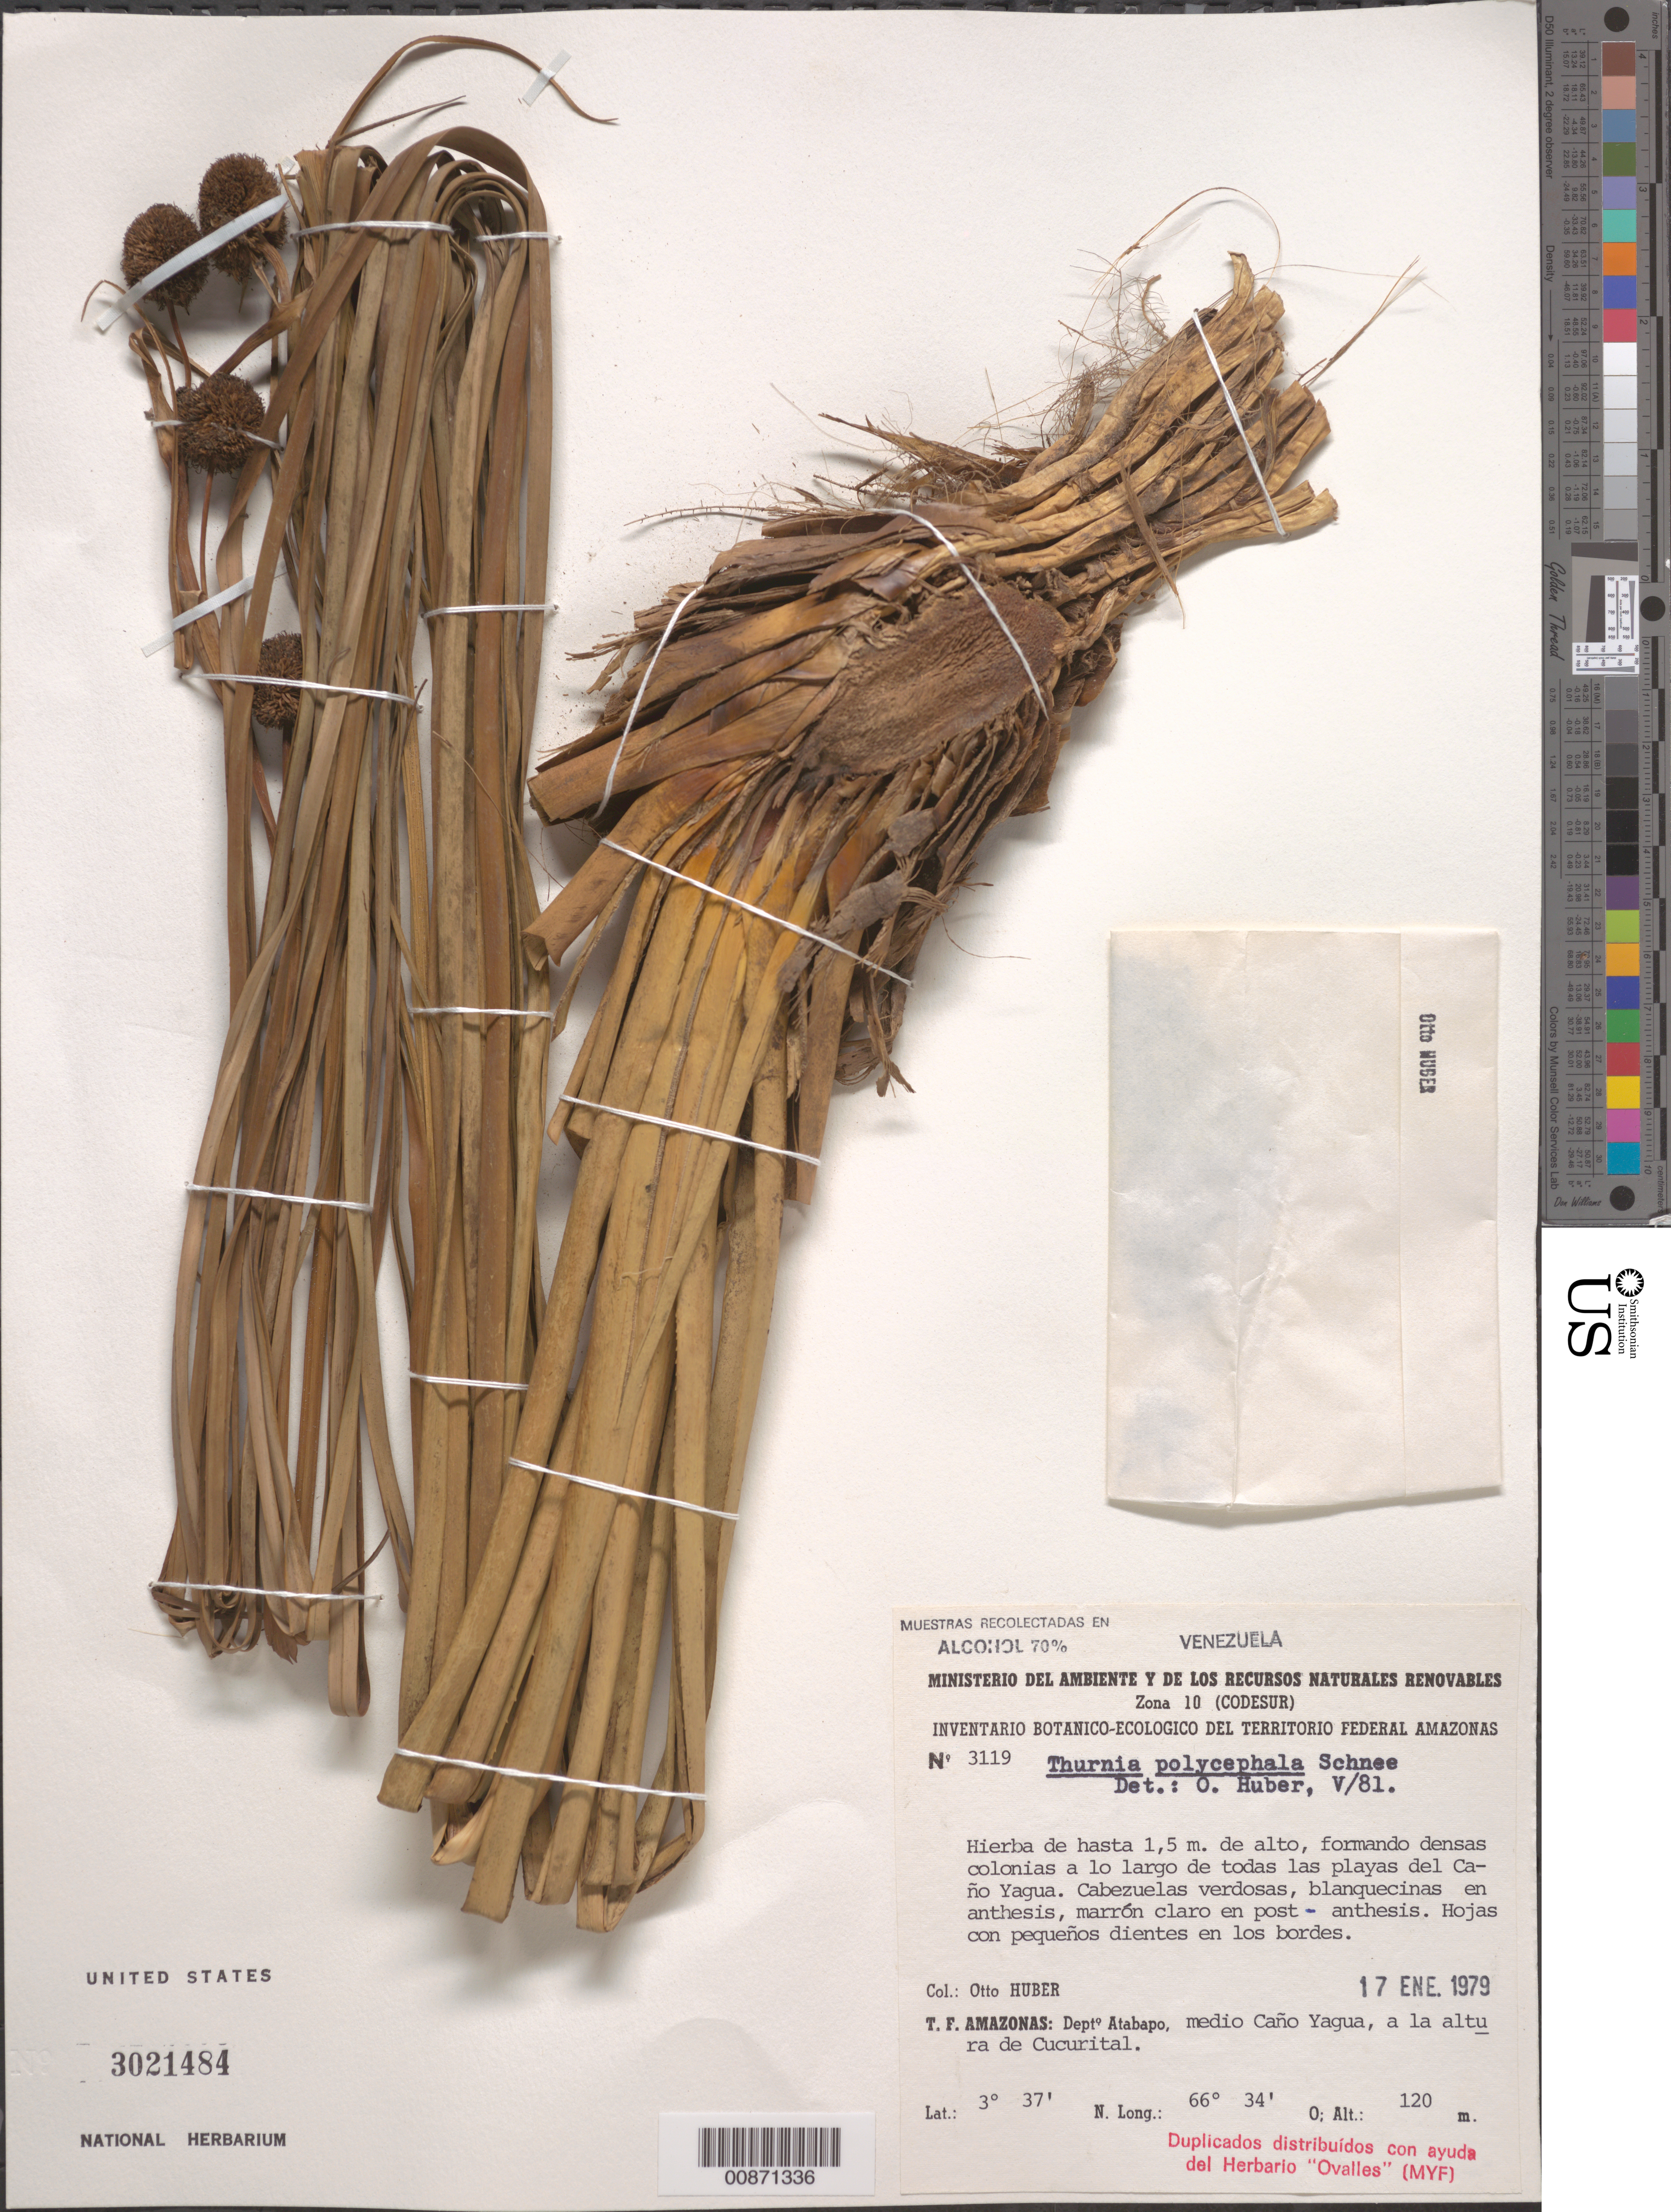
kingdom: Plantae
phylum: Tracheophyta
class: Liliopsida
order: Poales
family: Thurniaceae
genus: Thurnia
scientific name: Thurnia polycephala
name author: Schnee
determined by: Huber, Otto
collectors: O. Huber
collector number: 3119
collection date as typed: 17-Jan-79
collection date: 1979-01-17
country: Venezuela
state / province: Amazonas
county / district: Atabapo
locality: Medio Caño Yagua, a la altura de Cucurital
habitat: Todas las playas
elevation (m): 120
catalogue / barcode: US 3021484